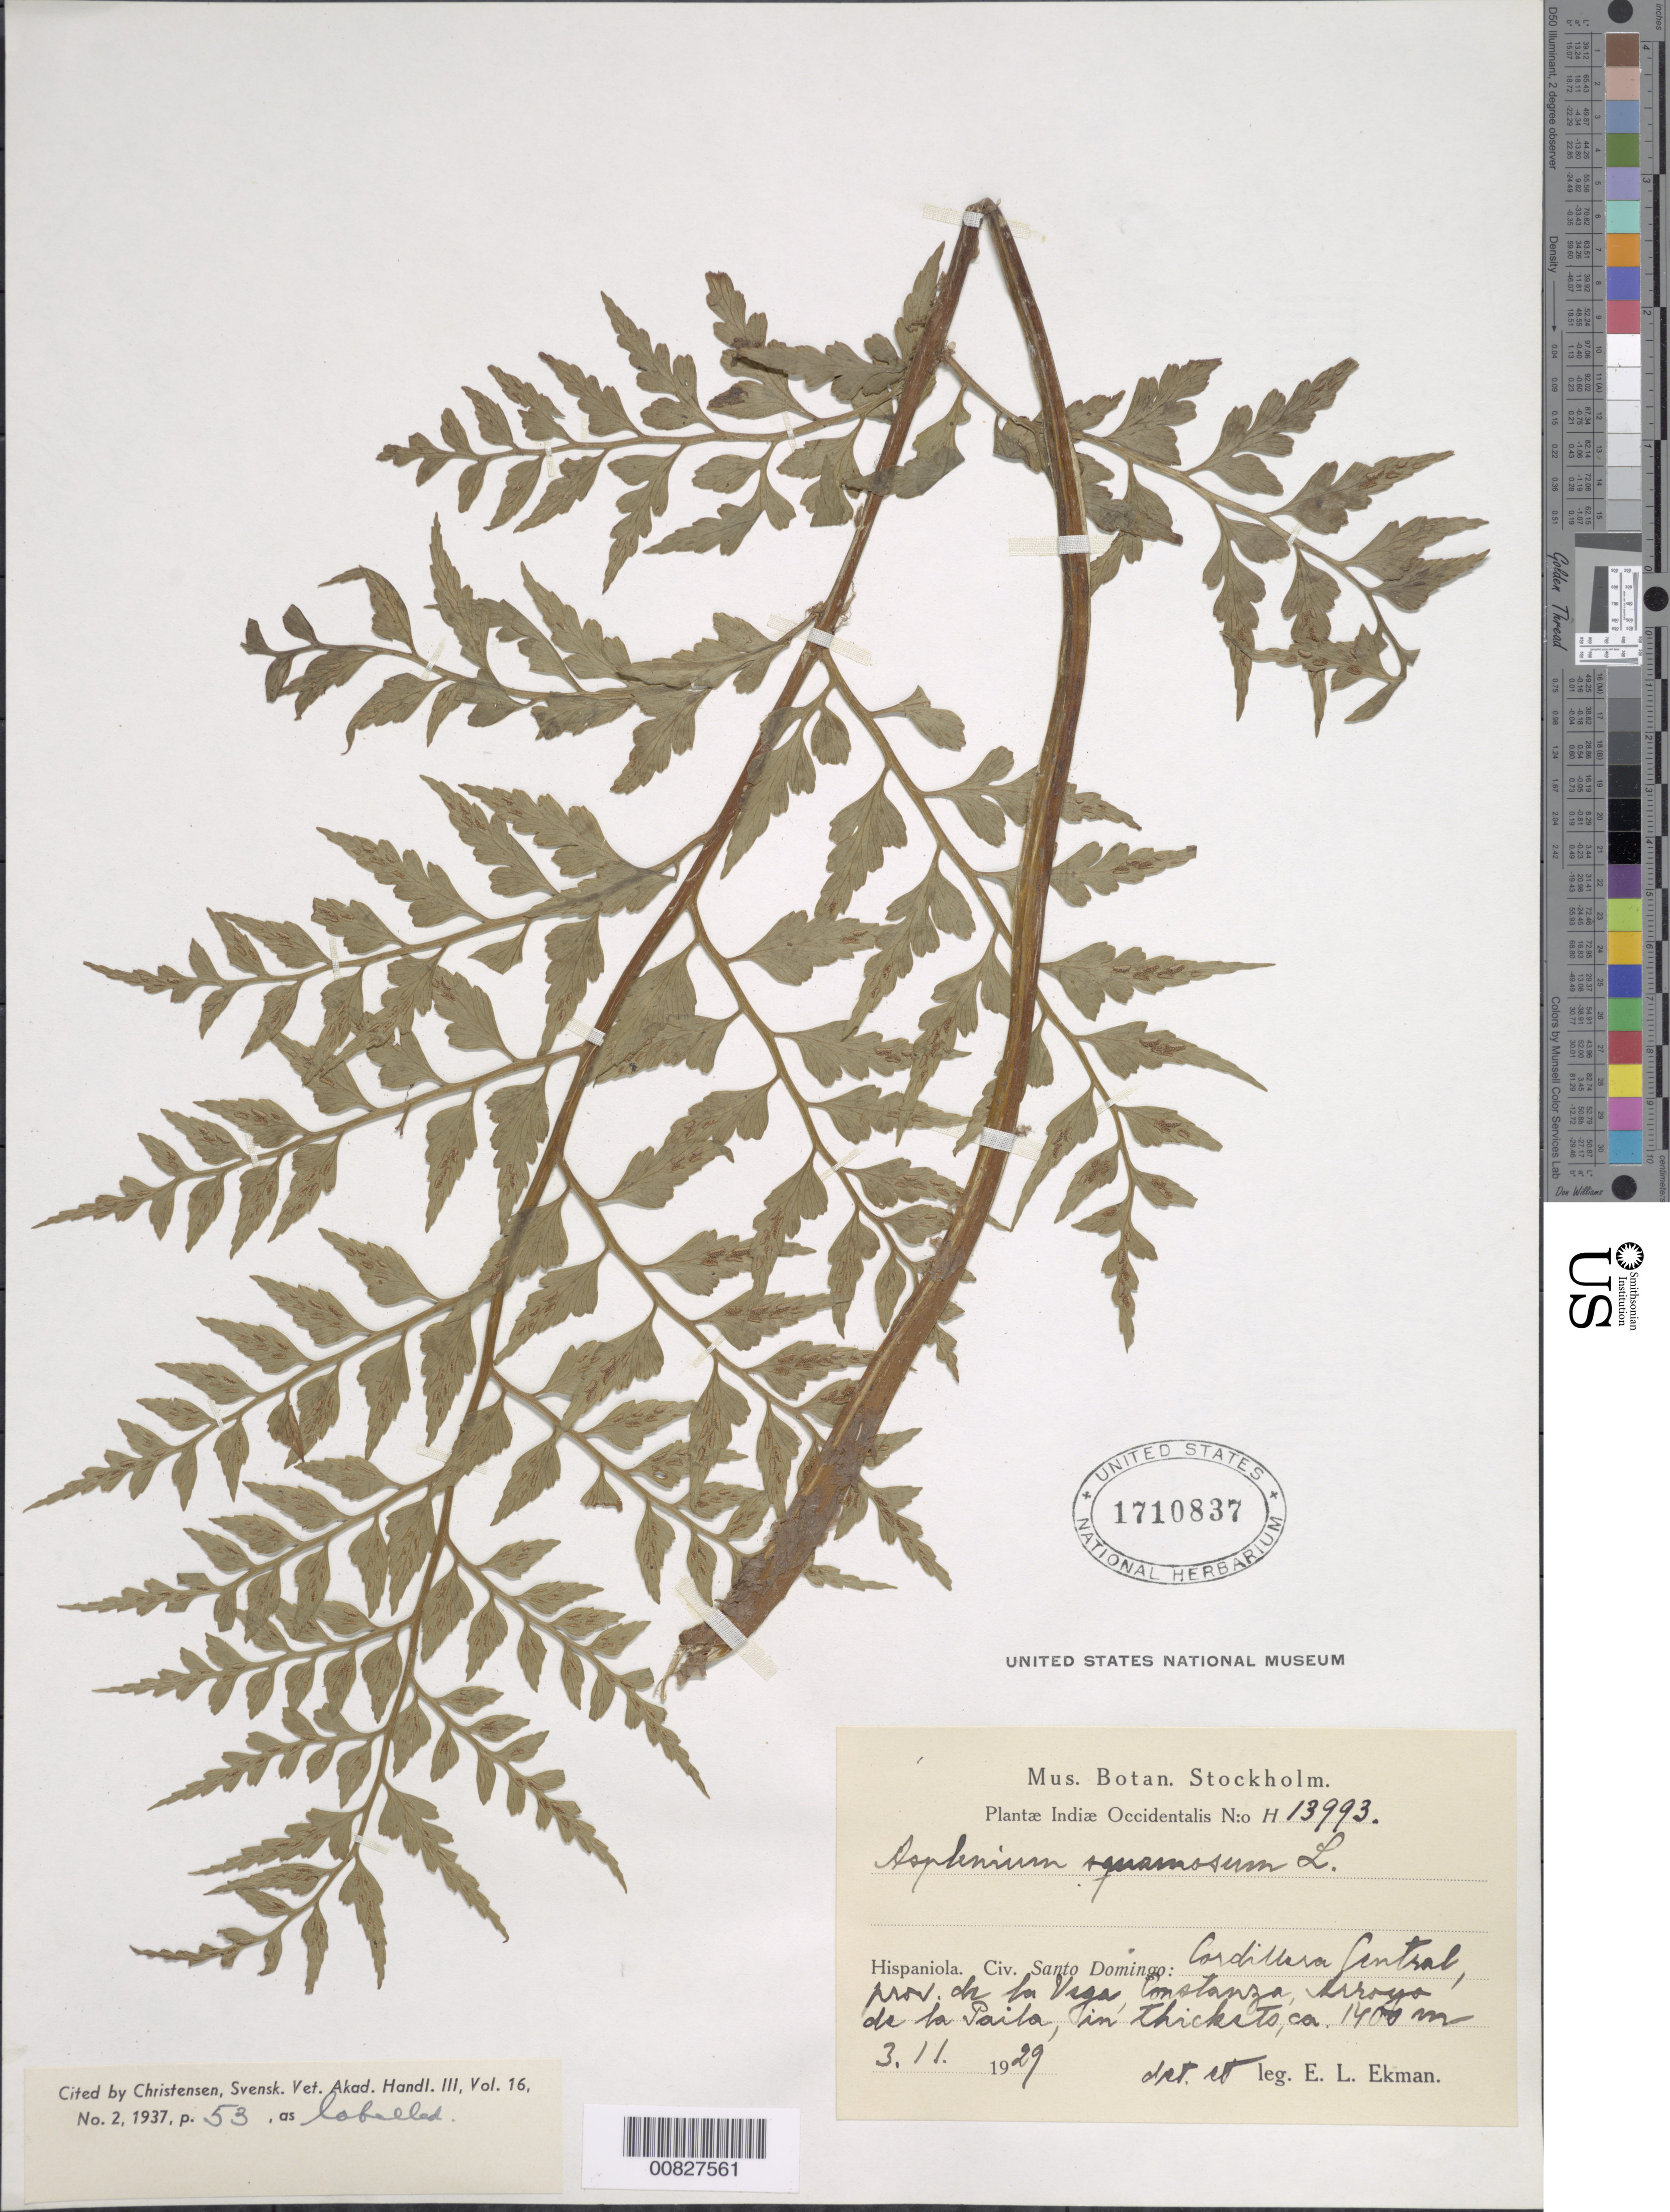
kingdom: Plantae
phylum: Tracheophyta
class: Polypodiopsida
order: Polypodiales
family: Aspleniaceae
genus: Asplenium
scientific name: Asplenium squamosum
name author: L.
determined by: Christensen, C. F. A.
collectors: E. L. Ekman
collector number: H 13993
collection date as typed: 03 Nov 1929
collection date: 1929-11-03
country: Dominican Republic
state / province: La Vega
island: Hispaniola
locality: Cordillera Central, constanza, Arroyo de la Paila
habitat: Thickets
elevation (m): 1400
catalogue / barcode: US 1710837